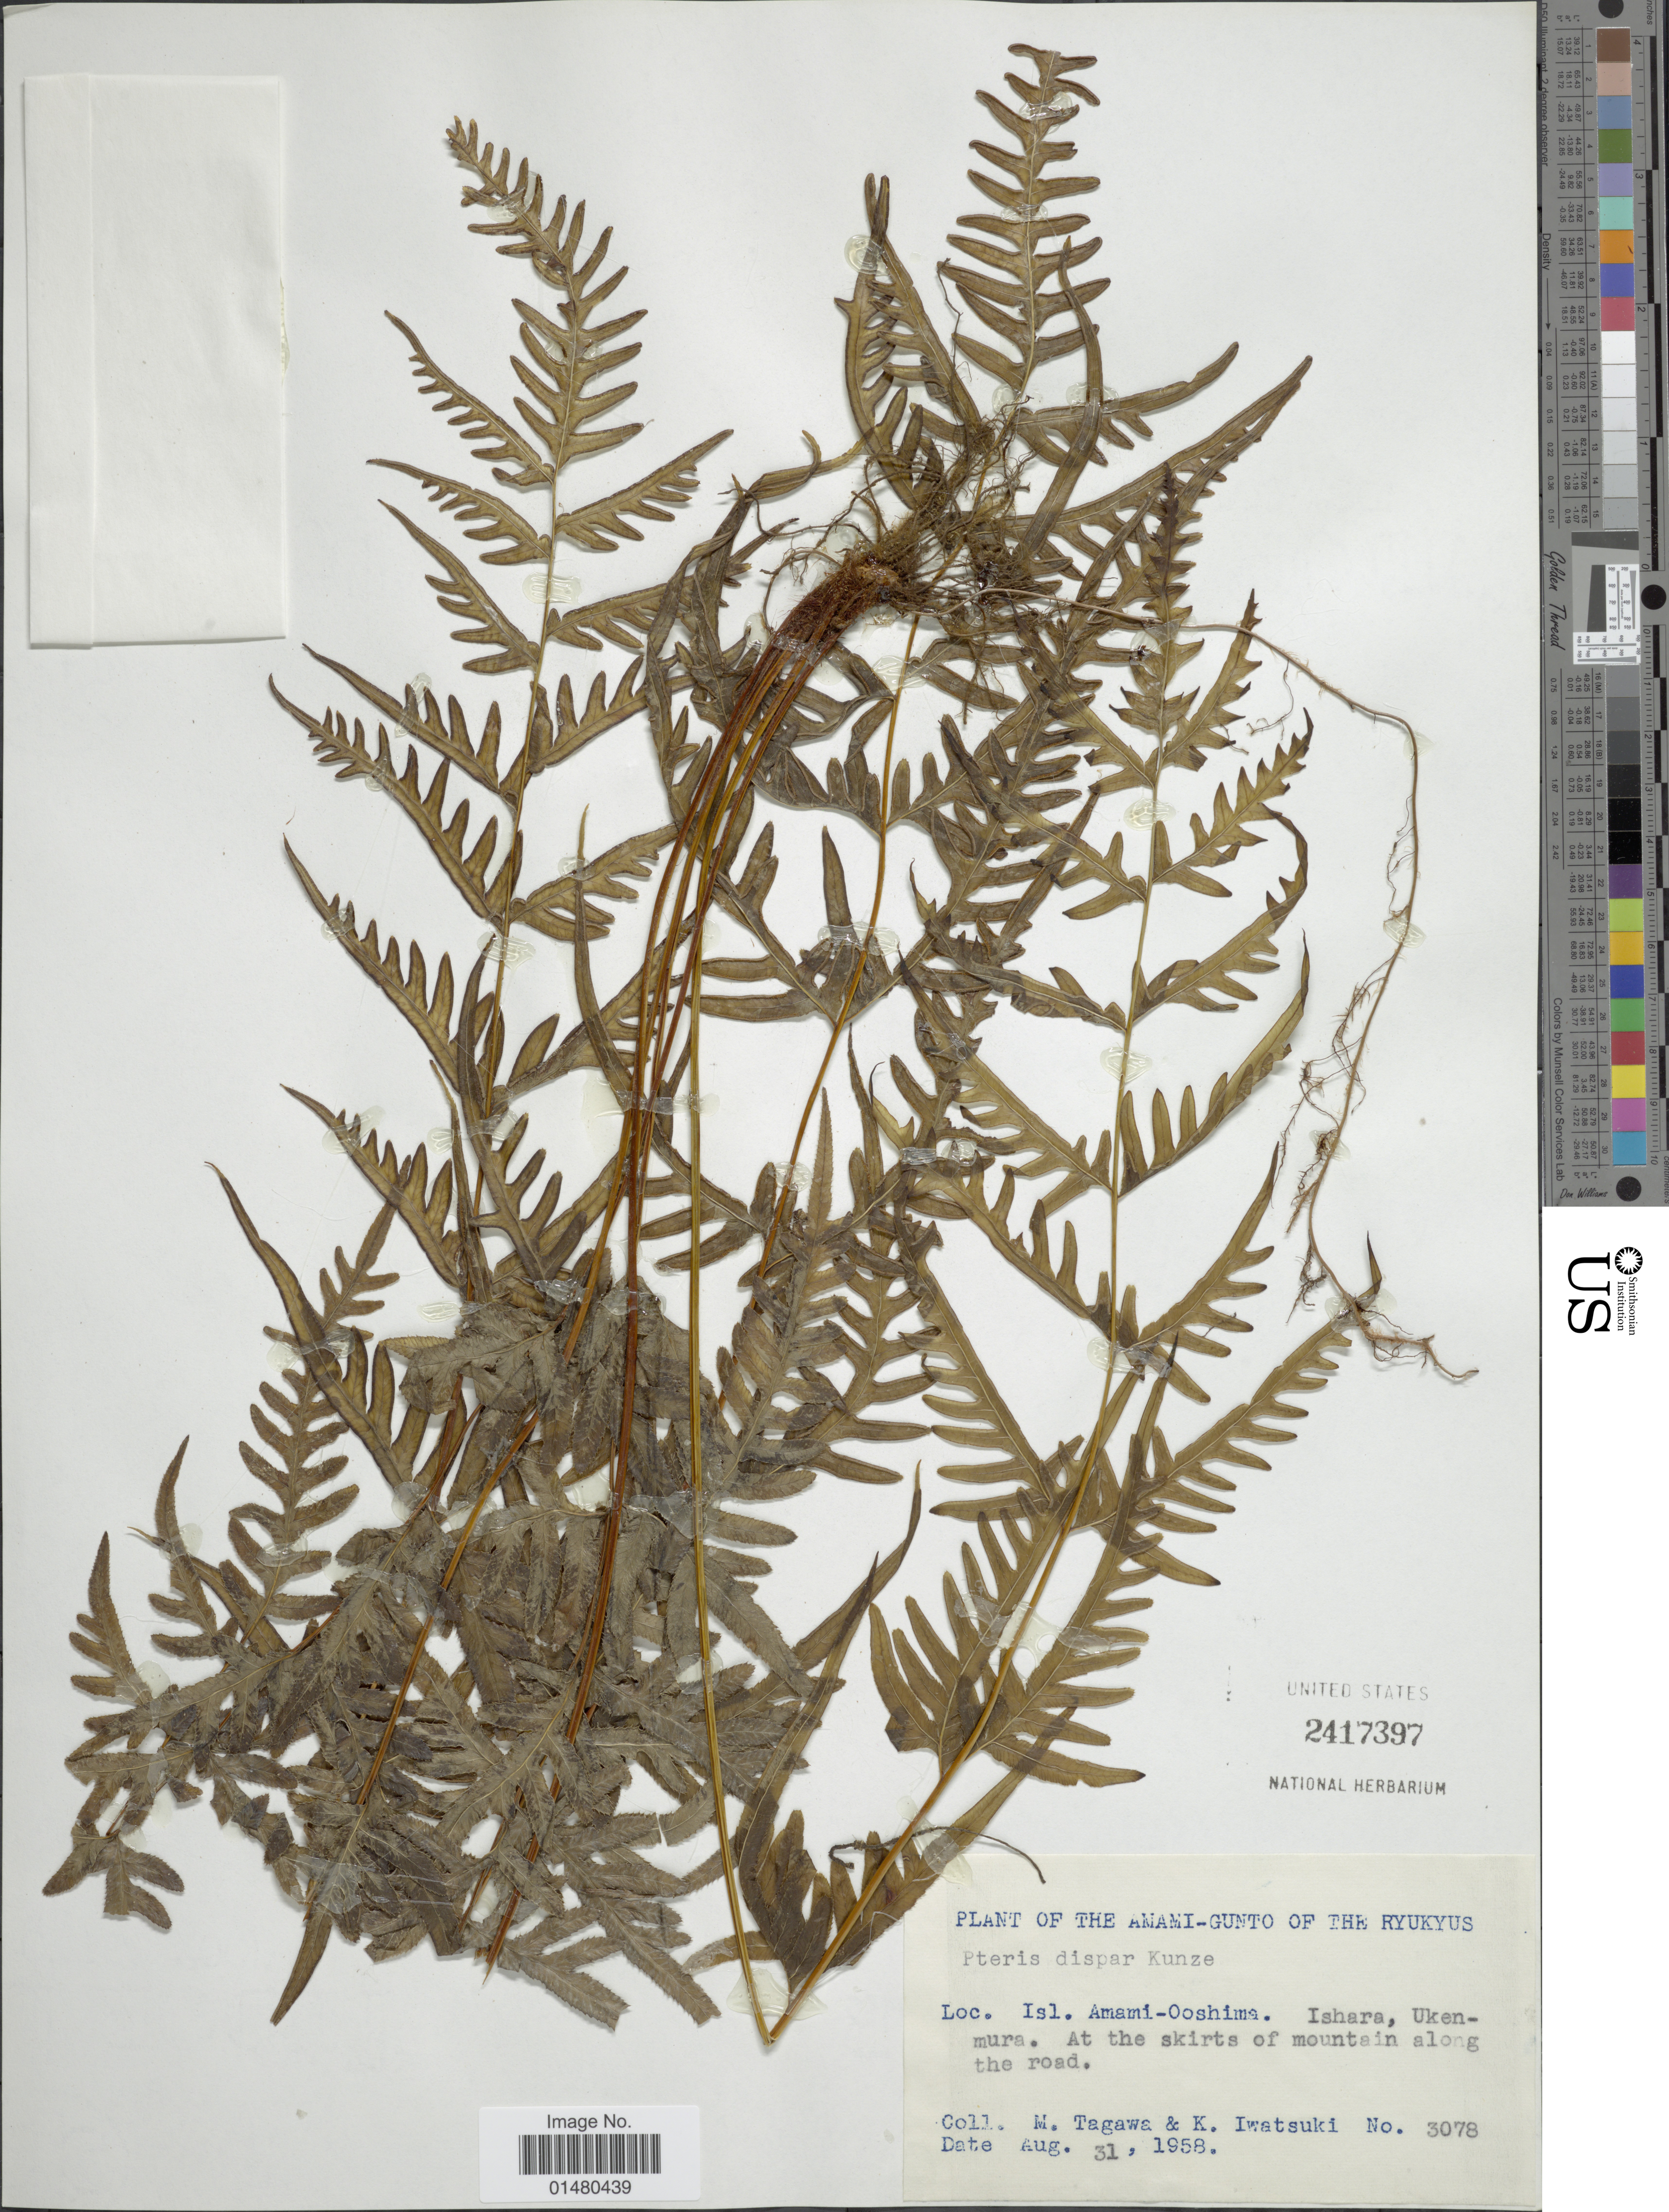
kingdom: Plantae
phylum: Tracheophyta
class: Polypodiopsida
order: Polypodiales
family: Pteridaceae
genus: Pteris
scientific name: Pteris dispar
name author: Kunze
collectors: M. Tagawa & K. Iwatsuki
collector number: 3078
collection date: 1958-08-31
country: Japan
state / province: Okinawa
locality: The Amami-Gunto of the Ryukyus, Isl. Amami-Ooshima. Ishara, Ukenmura. At the skirts of mountain along the road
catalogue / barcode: US 2417397